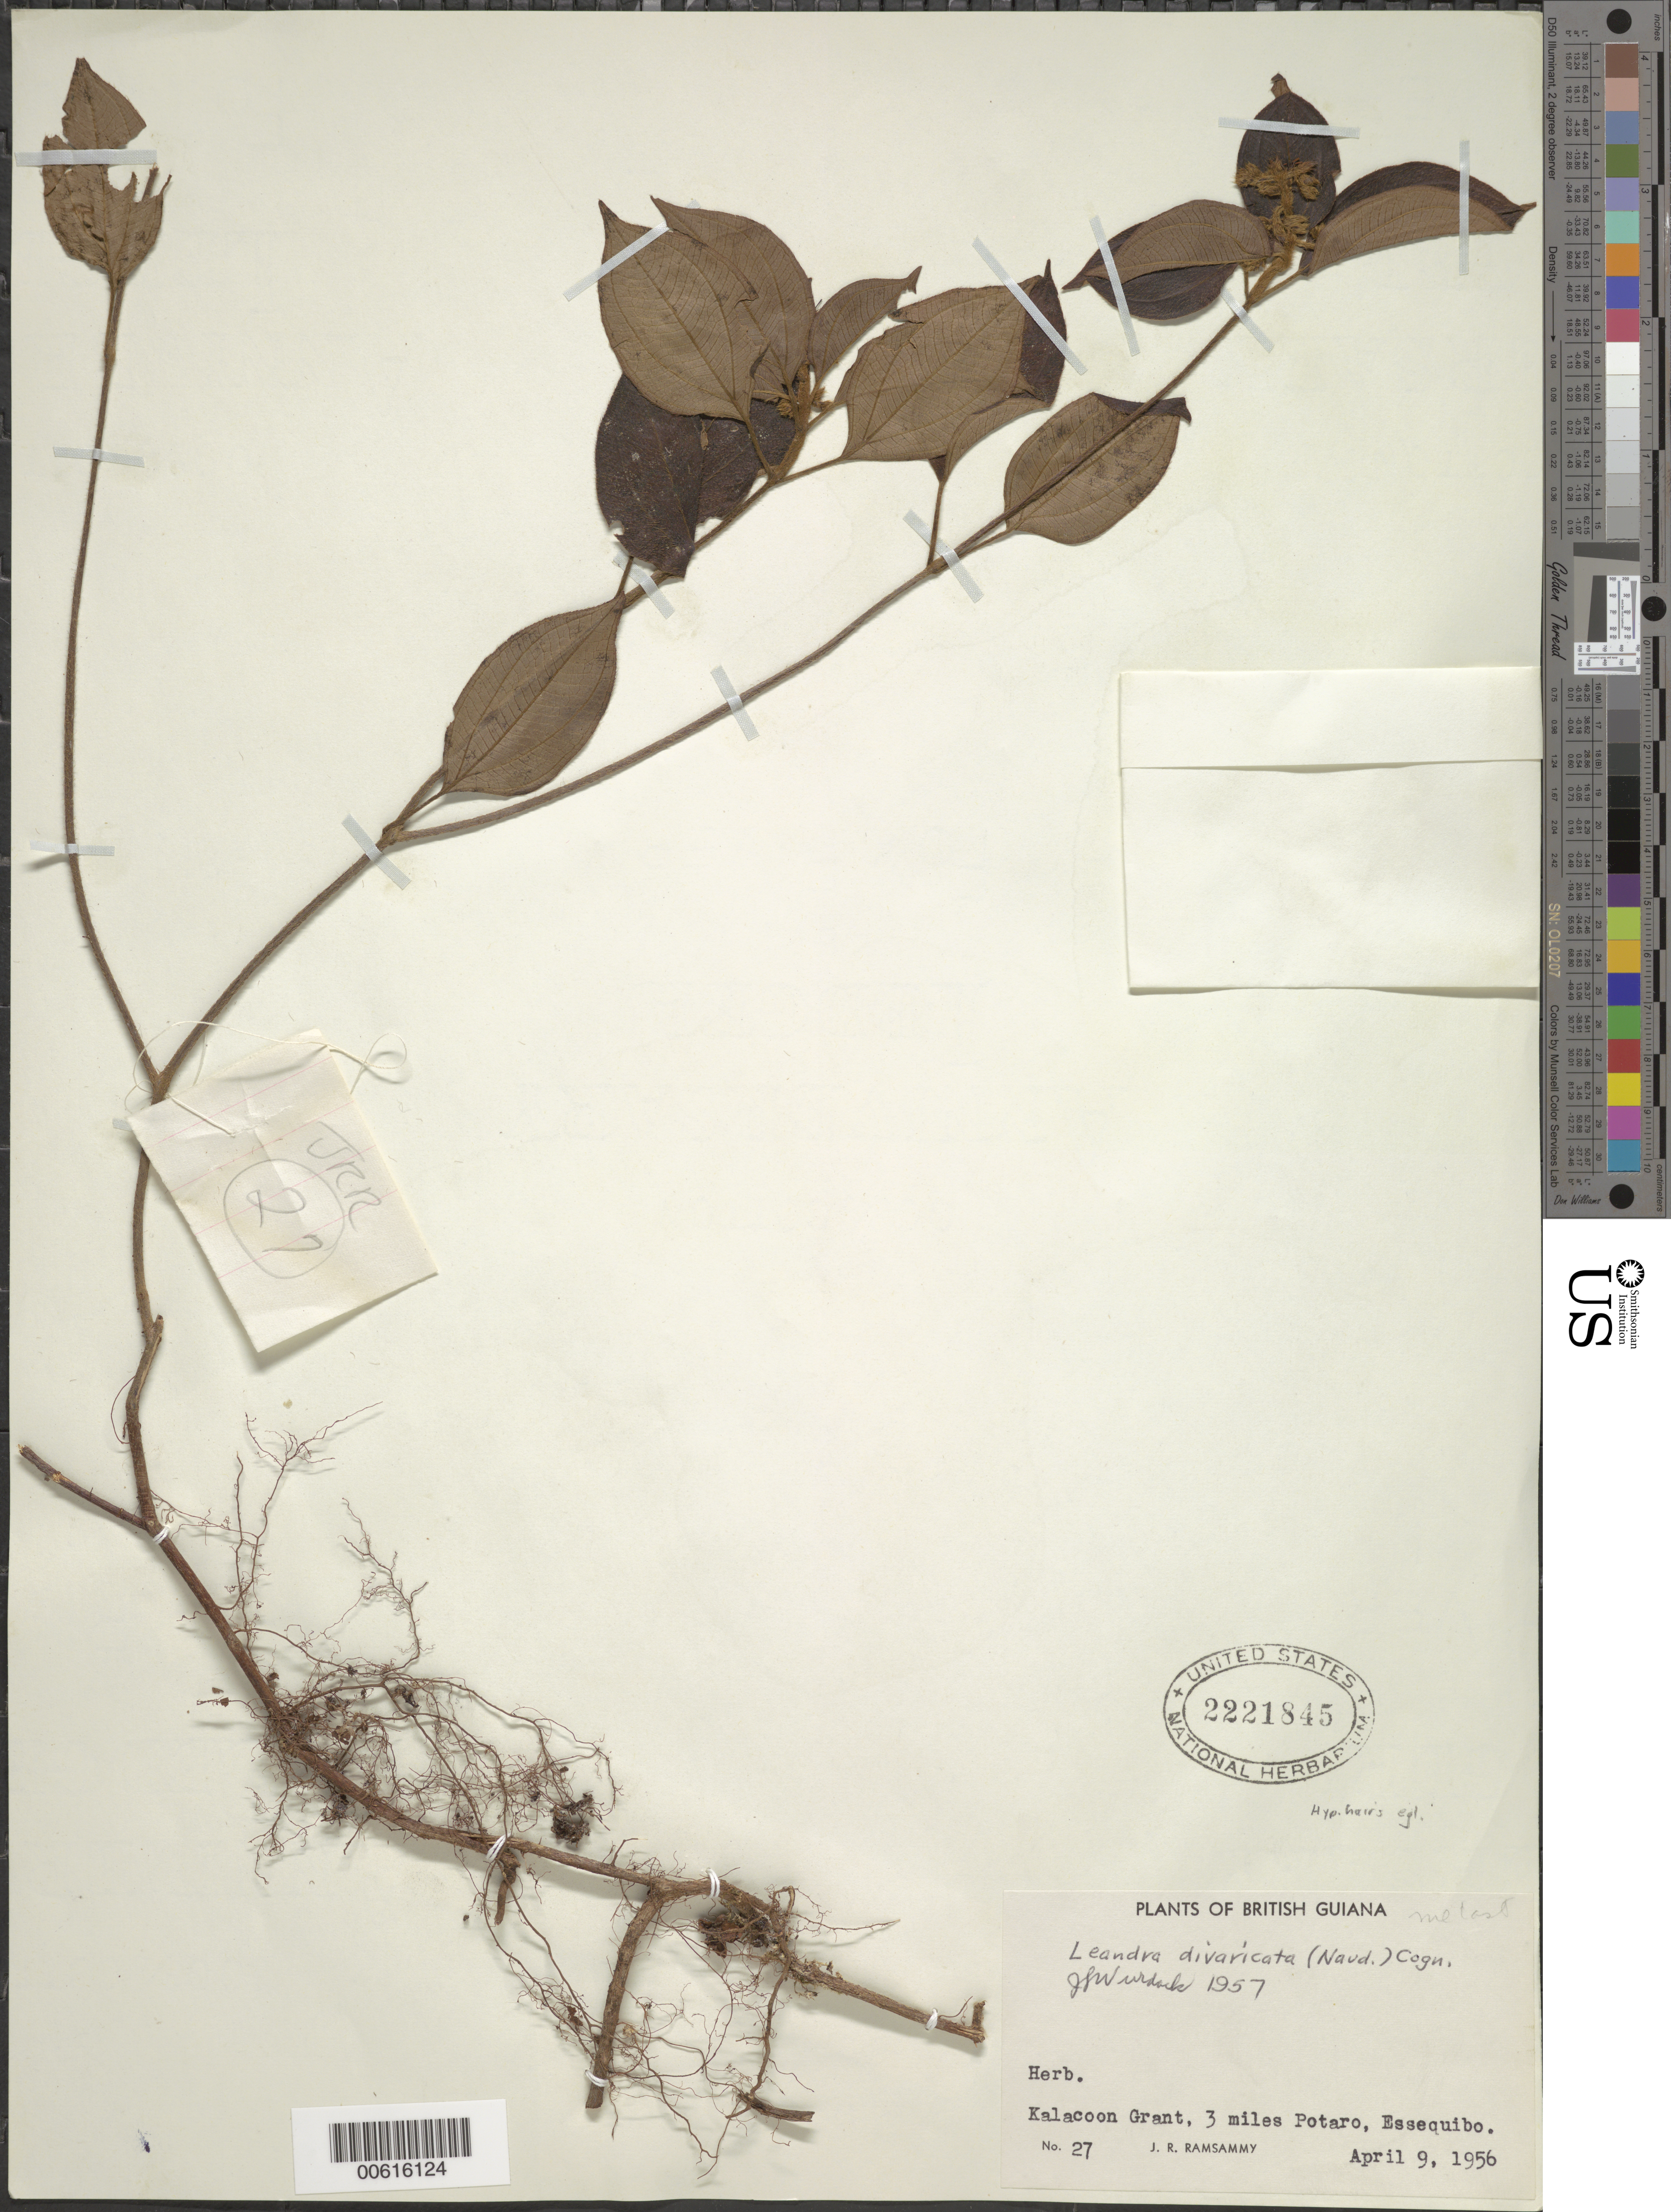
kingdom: Plantae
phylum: Tracheophyta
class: Magnoliopsida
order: Myrtales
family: Melastomataceae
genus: Leandra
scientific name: Leandra divaricata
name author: (Naudin) Cogn.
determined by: Wurdack, John J., (US), US (UNITED STATES)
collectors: J. Ramsammy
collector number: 27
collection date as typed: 9-Apr-56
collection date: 1956-04-09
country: Guyana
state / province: Cuyuni-Mazaruni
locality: Kalakun Grant, 3 mi. Potaro, Essequibo (Kalacoon on label)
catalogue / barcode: US 2221845